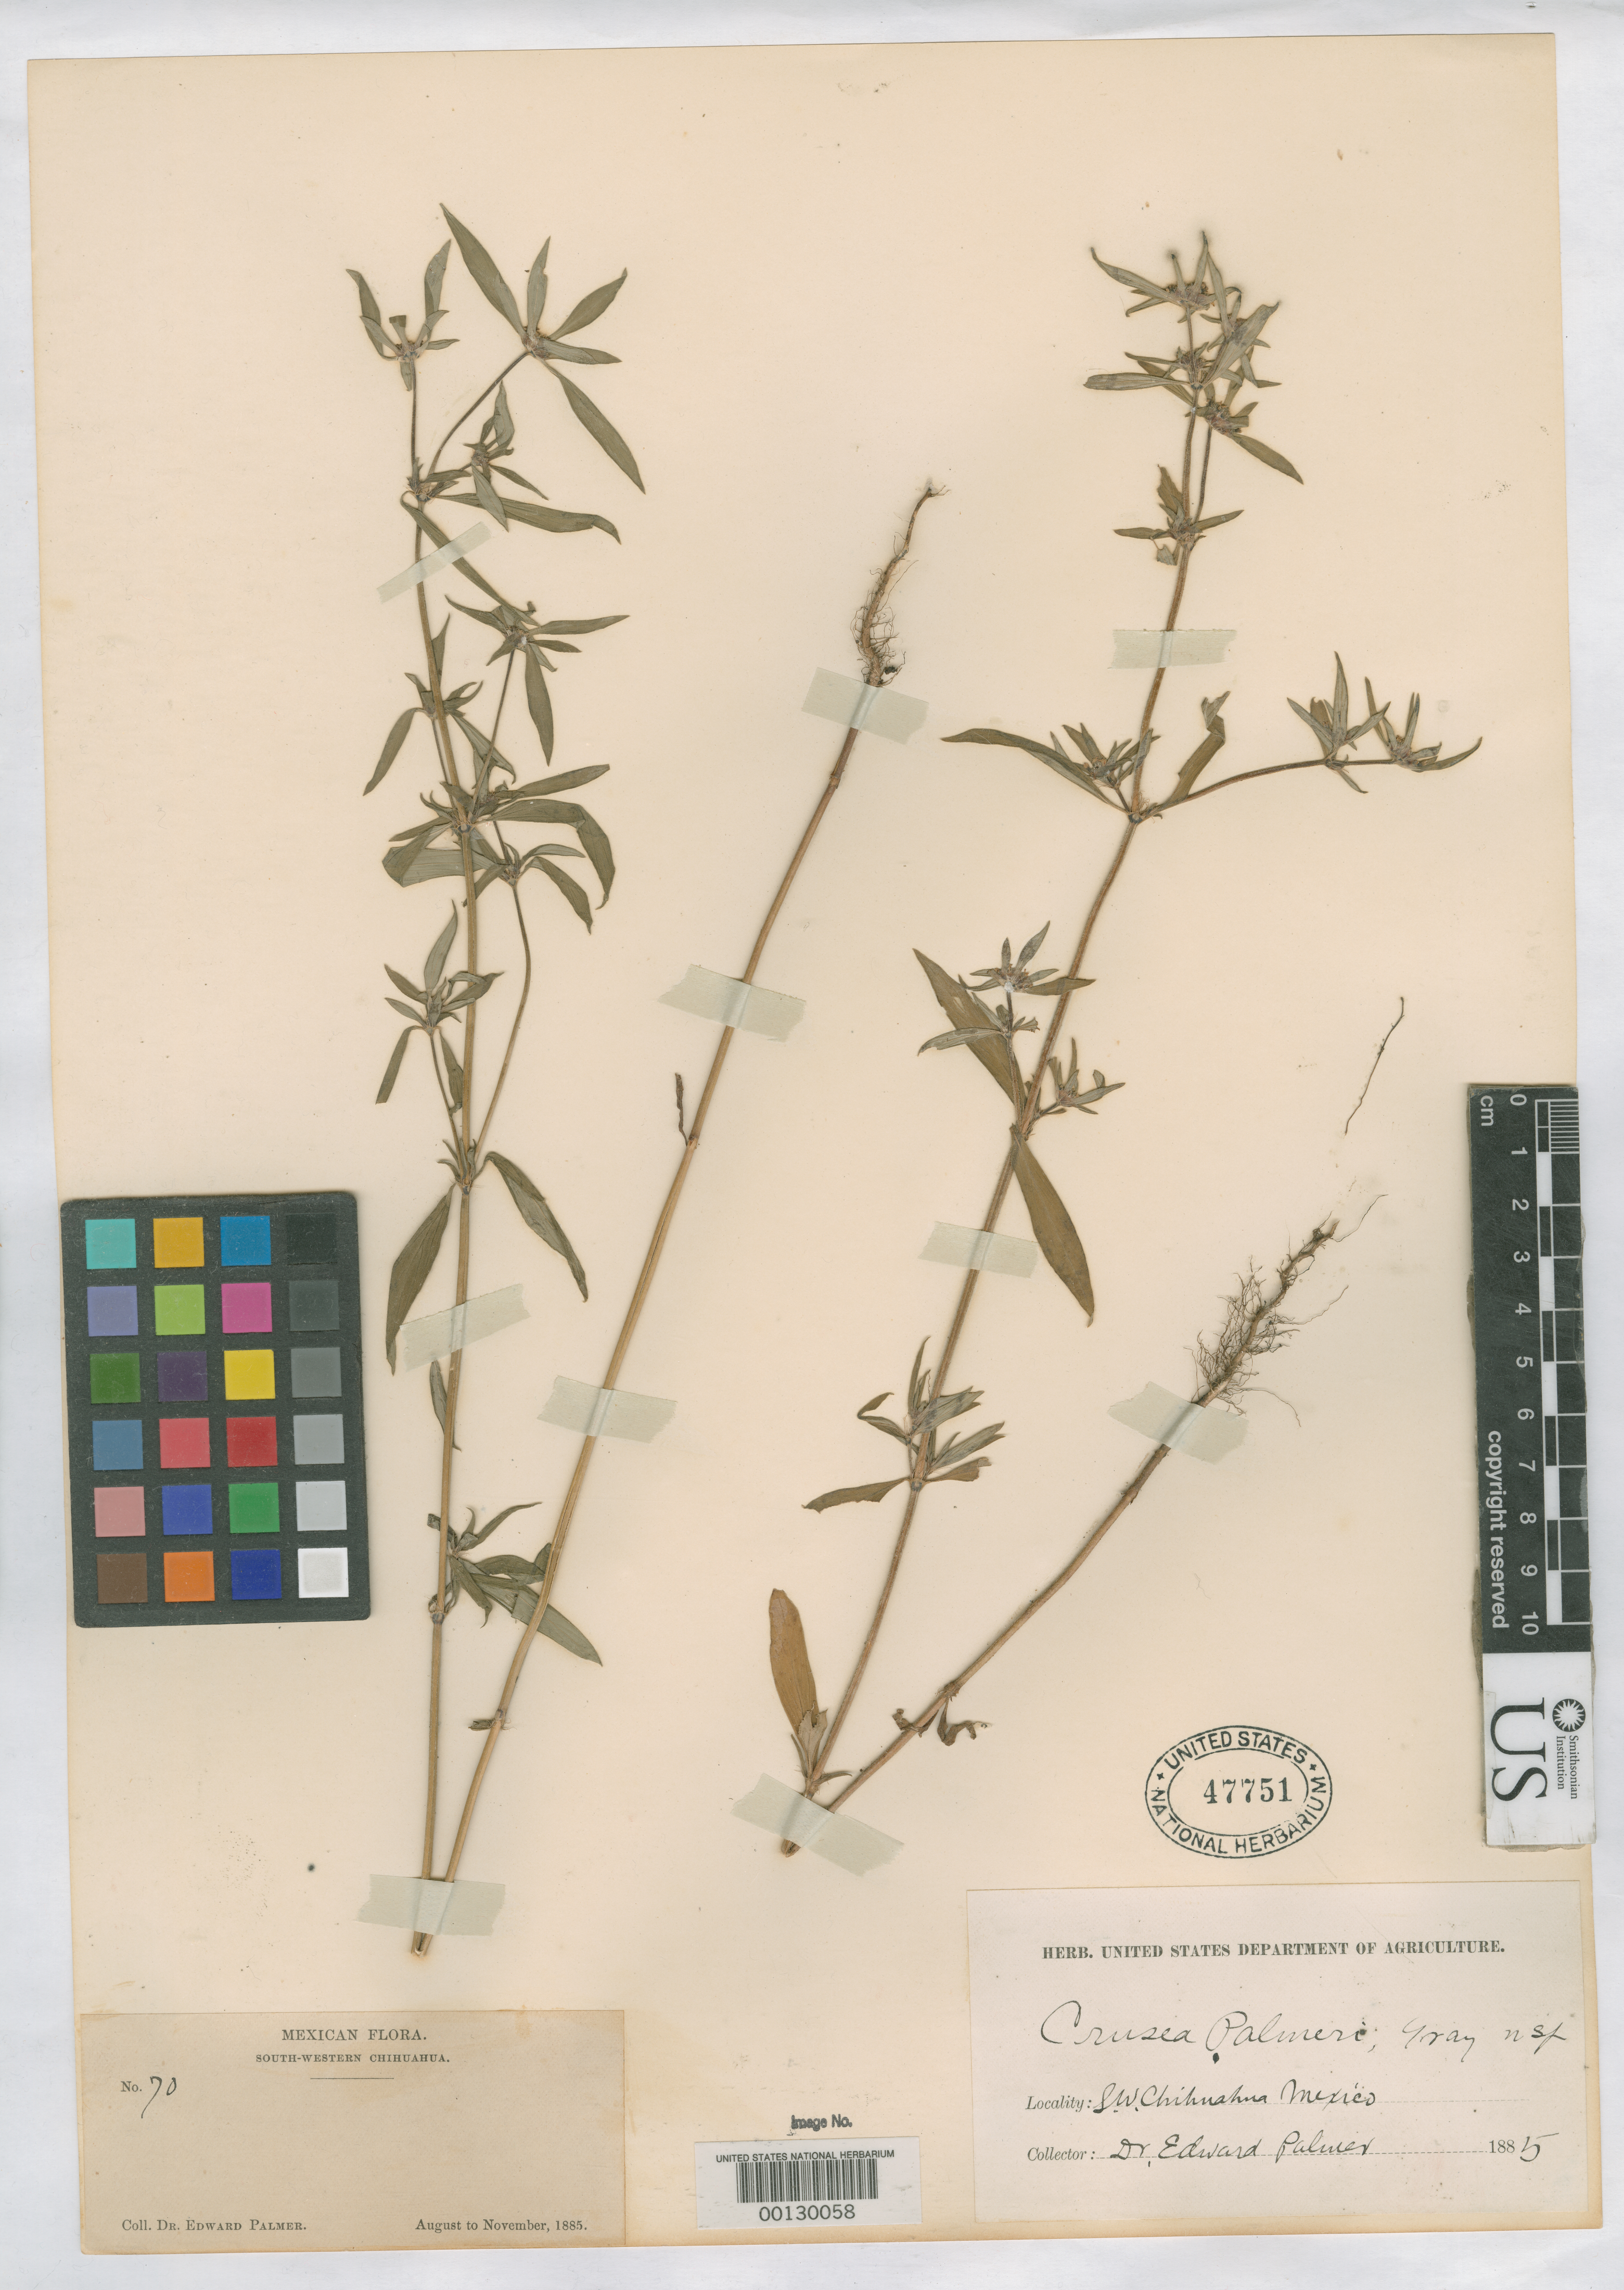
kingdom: Plantae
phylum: Tracheophyta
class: Magnoliopsida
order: Gentianales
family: Rubiaceae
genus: Crusea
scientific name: Crusea palmeri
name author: A. Gray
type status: Isotype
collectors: E. Palmer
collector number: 70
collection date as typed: Aug 1885 to -- Nov 1885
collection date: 1885-08/1885-11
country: Mexico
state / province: Chihuahua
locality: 25 mi S of Batopilas.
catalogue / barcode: US 47751